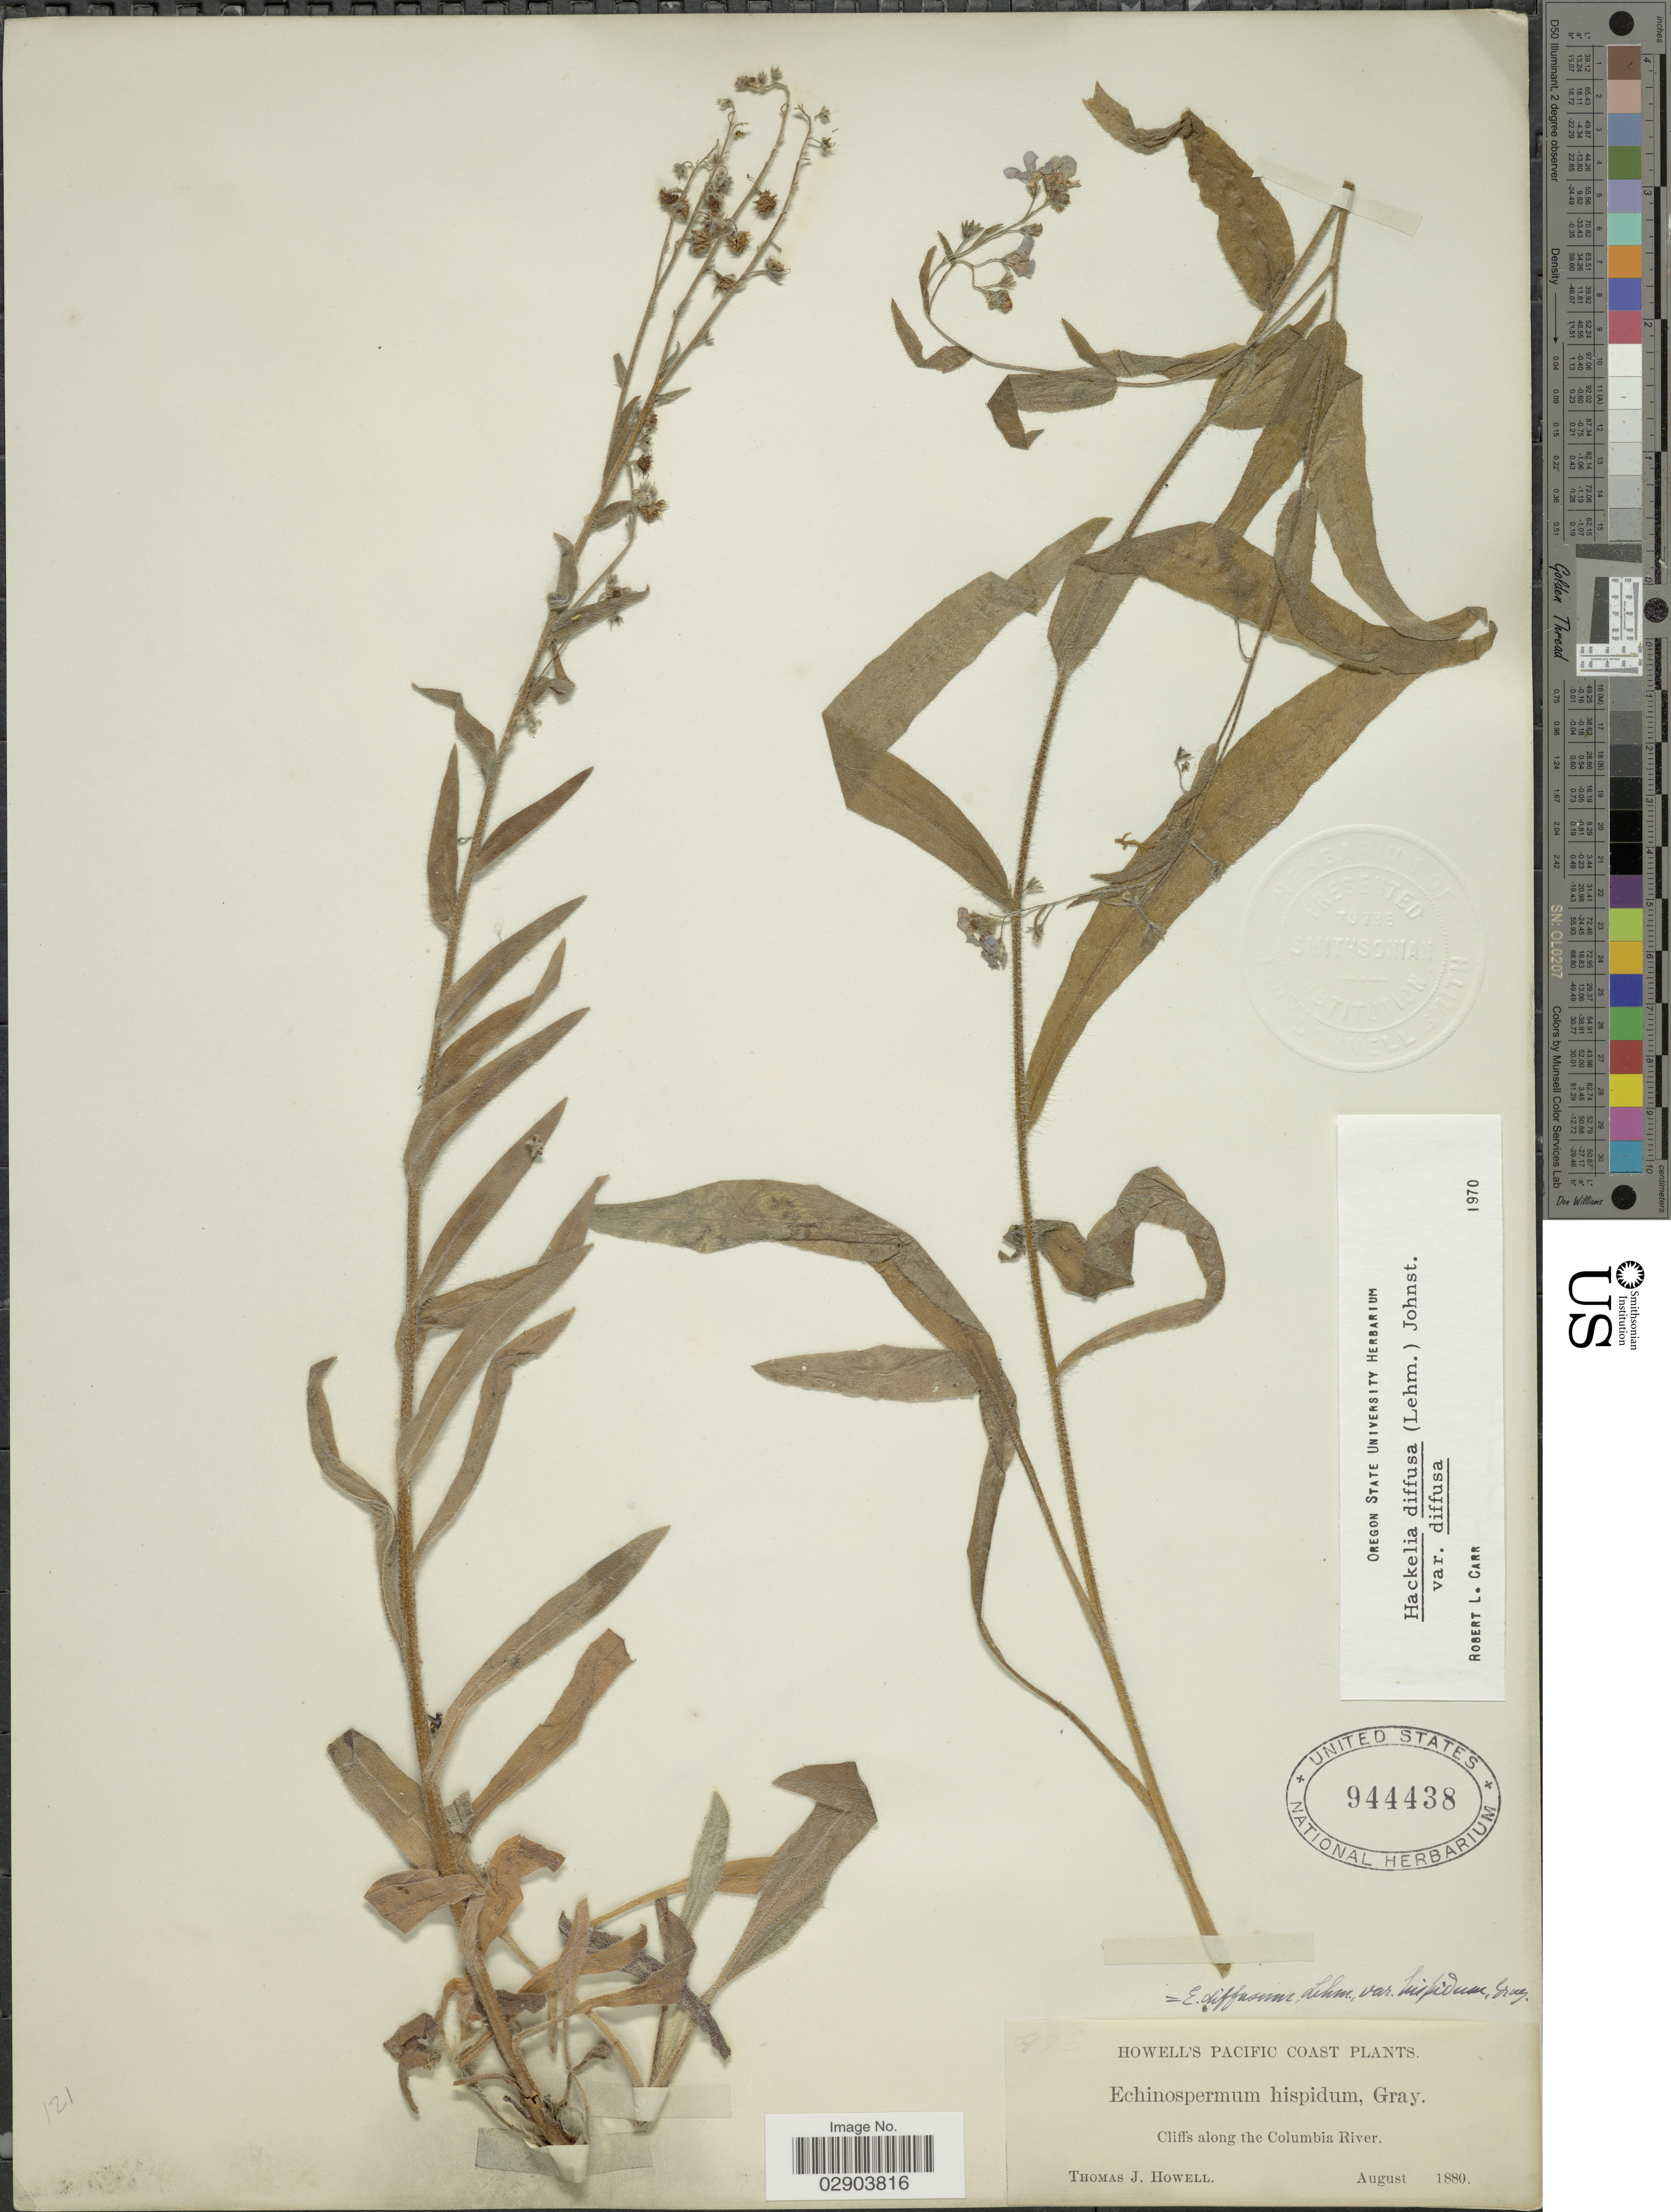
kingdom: Plantae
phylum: Tracheophyta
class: Magnoliopsida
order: Boraginales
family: Boraginaceae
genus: Hackelia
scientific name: Hackelia diffusa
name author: (Douglas ex Lehm.) I.M. Johnst.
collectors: T. J. Howell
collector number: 995*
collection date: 1880-08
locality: Pacific Coast, Cliffs along the Columbia River.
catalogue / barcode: US 944438